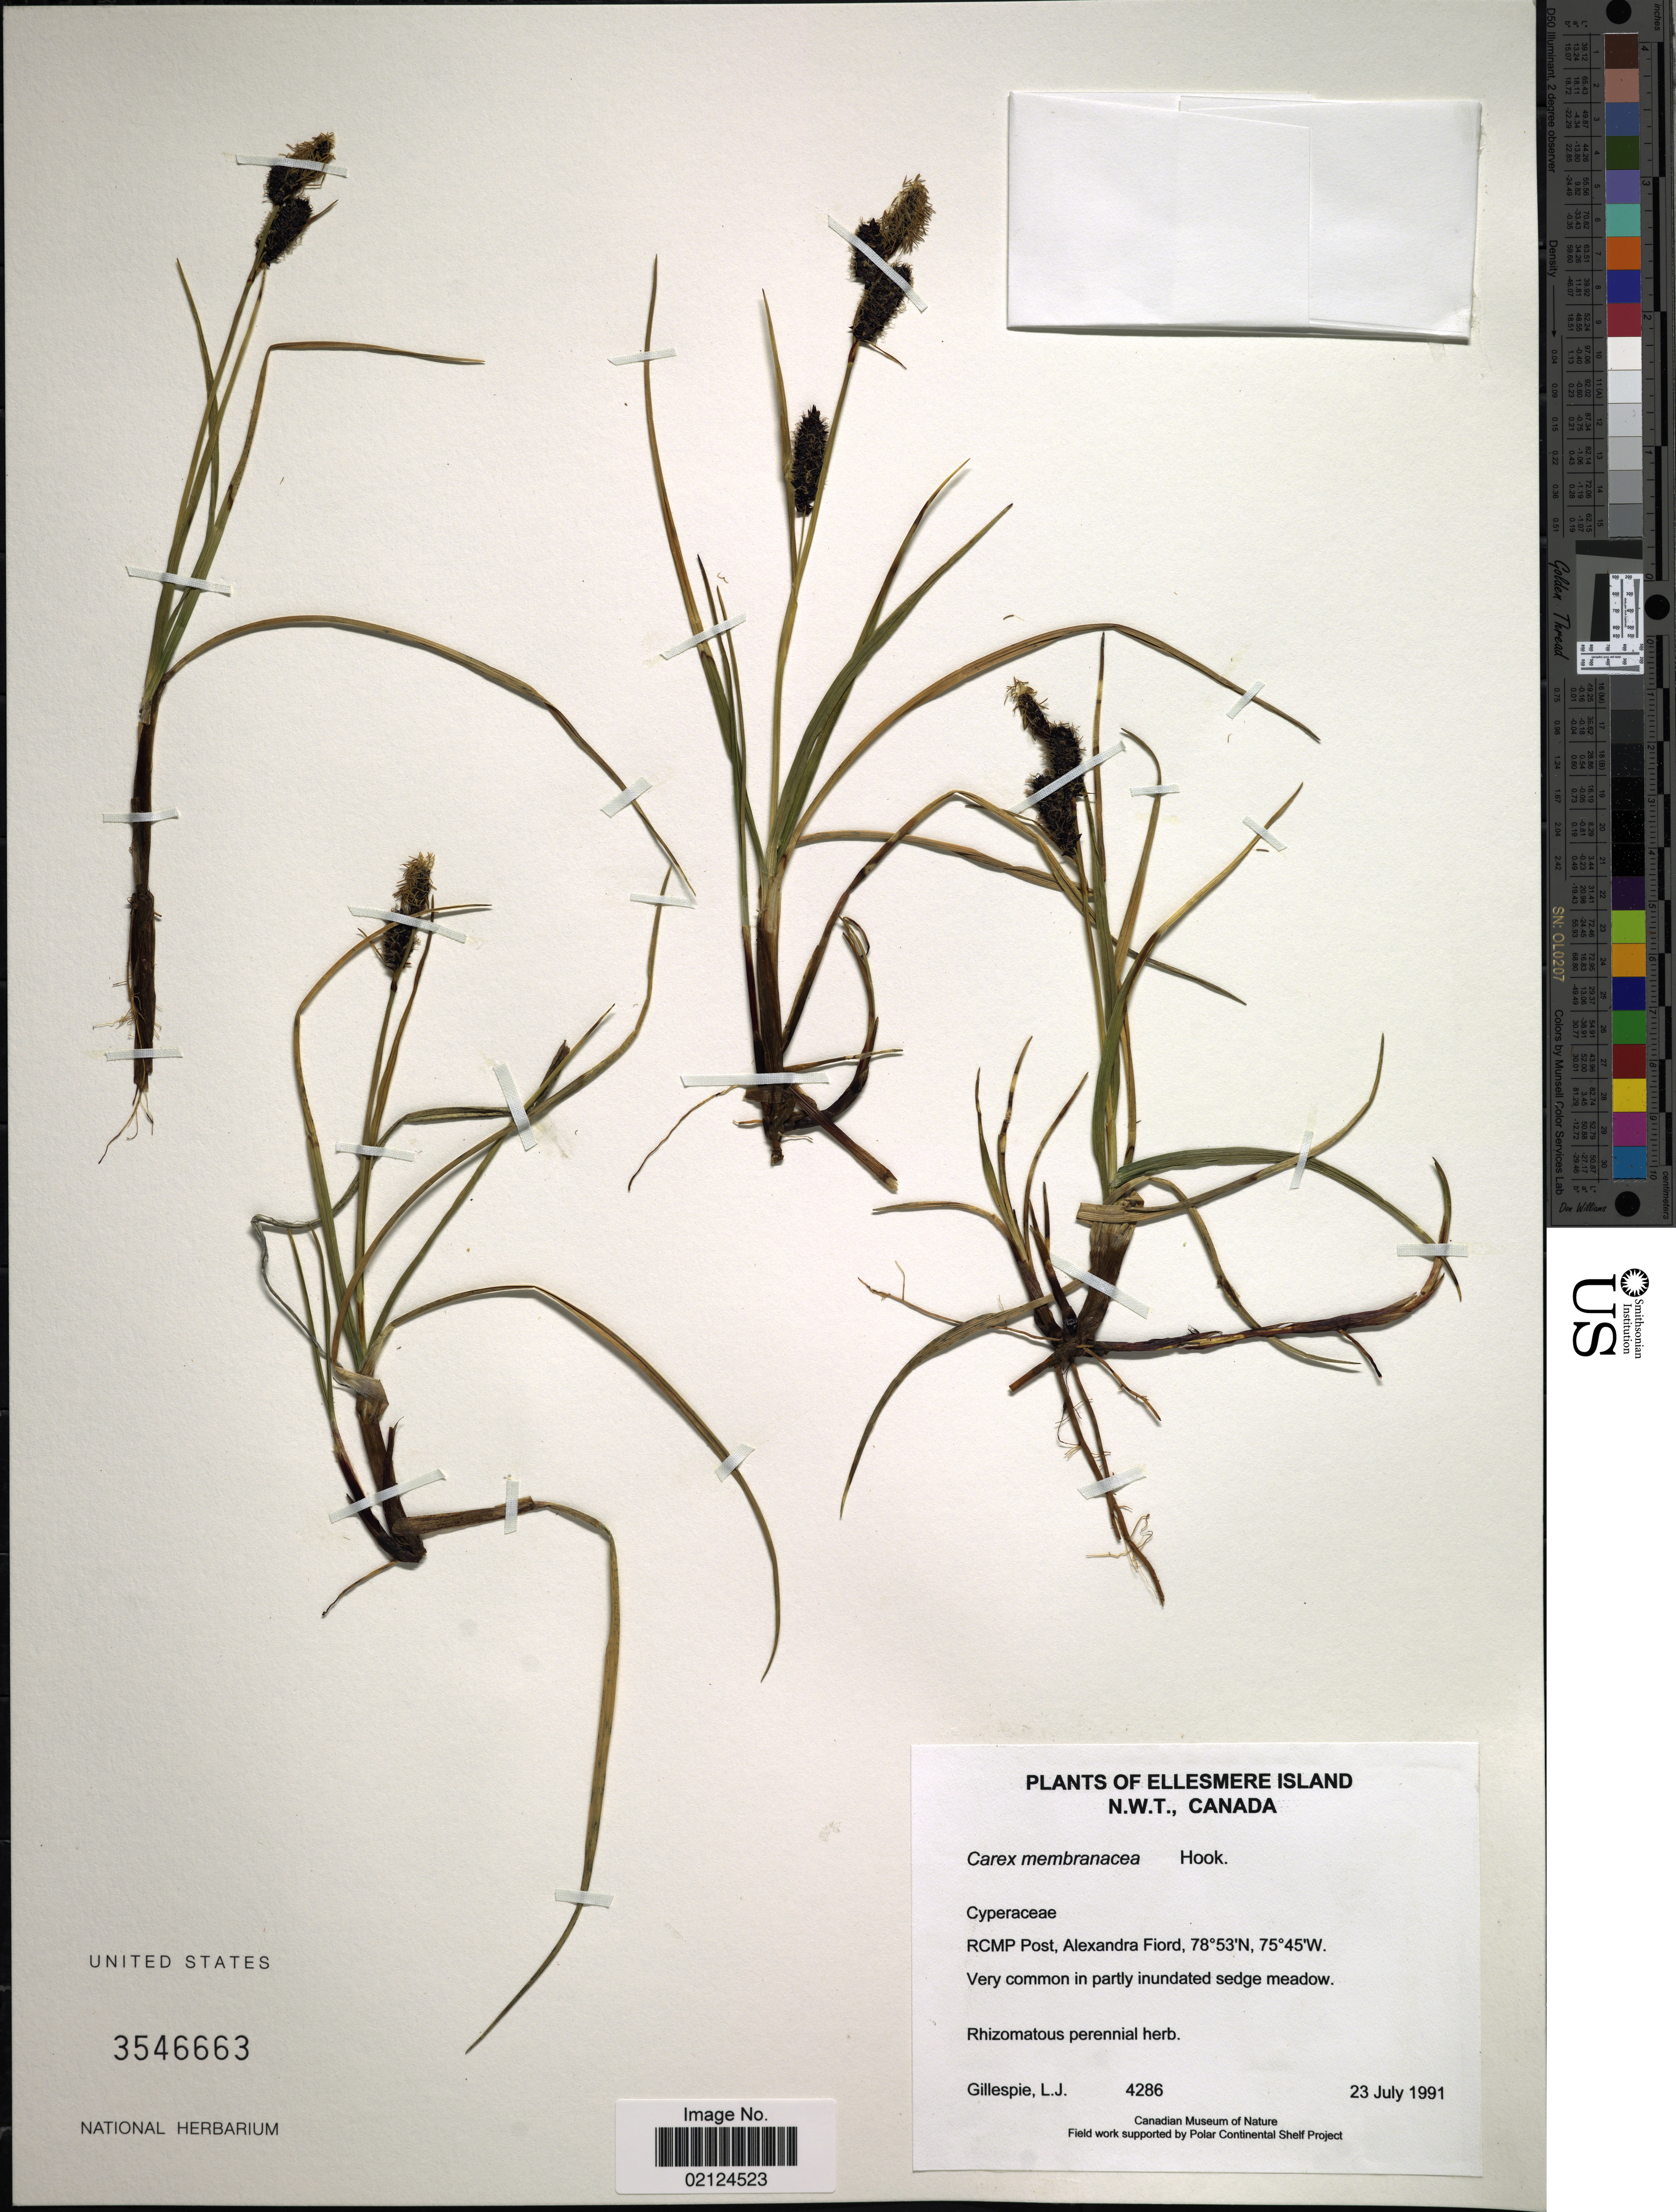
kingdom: Plantae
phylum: Tracheophyta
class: Liliopsida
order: Poales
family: Cyperaceae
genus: Carex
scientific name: Carex membranacea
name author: Hook.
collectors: L. Gillespie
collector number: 4286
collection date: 1991-07-23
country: Canada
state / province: Northwest Territories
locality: RCMP Post, Alexandra Fiord, Ellesmere Island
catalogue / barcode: US 3546663